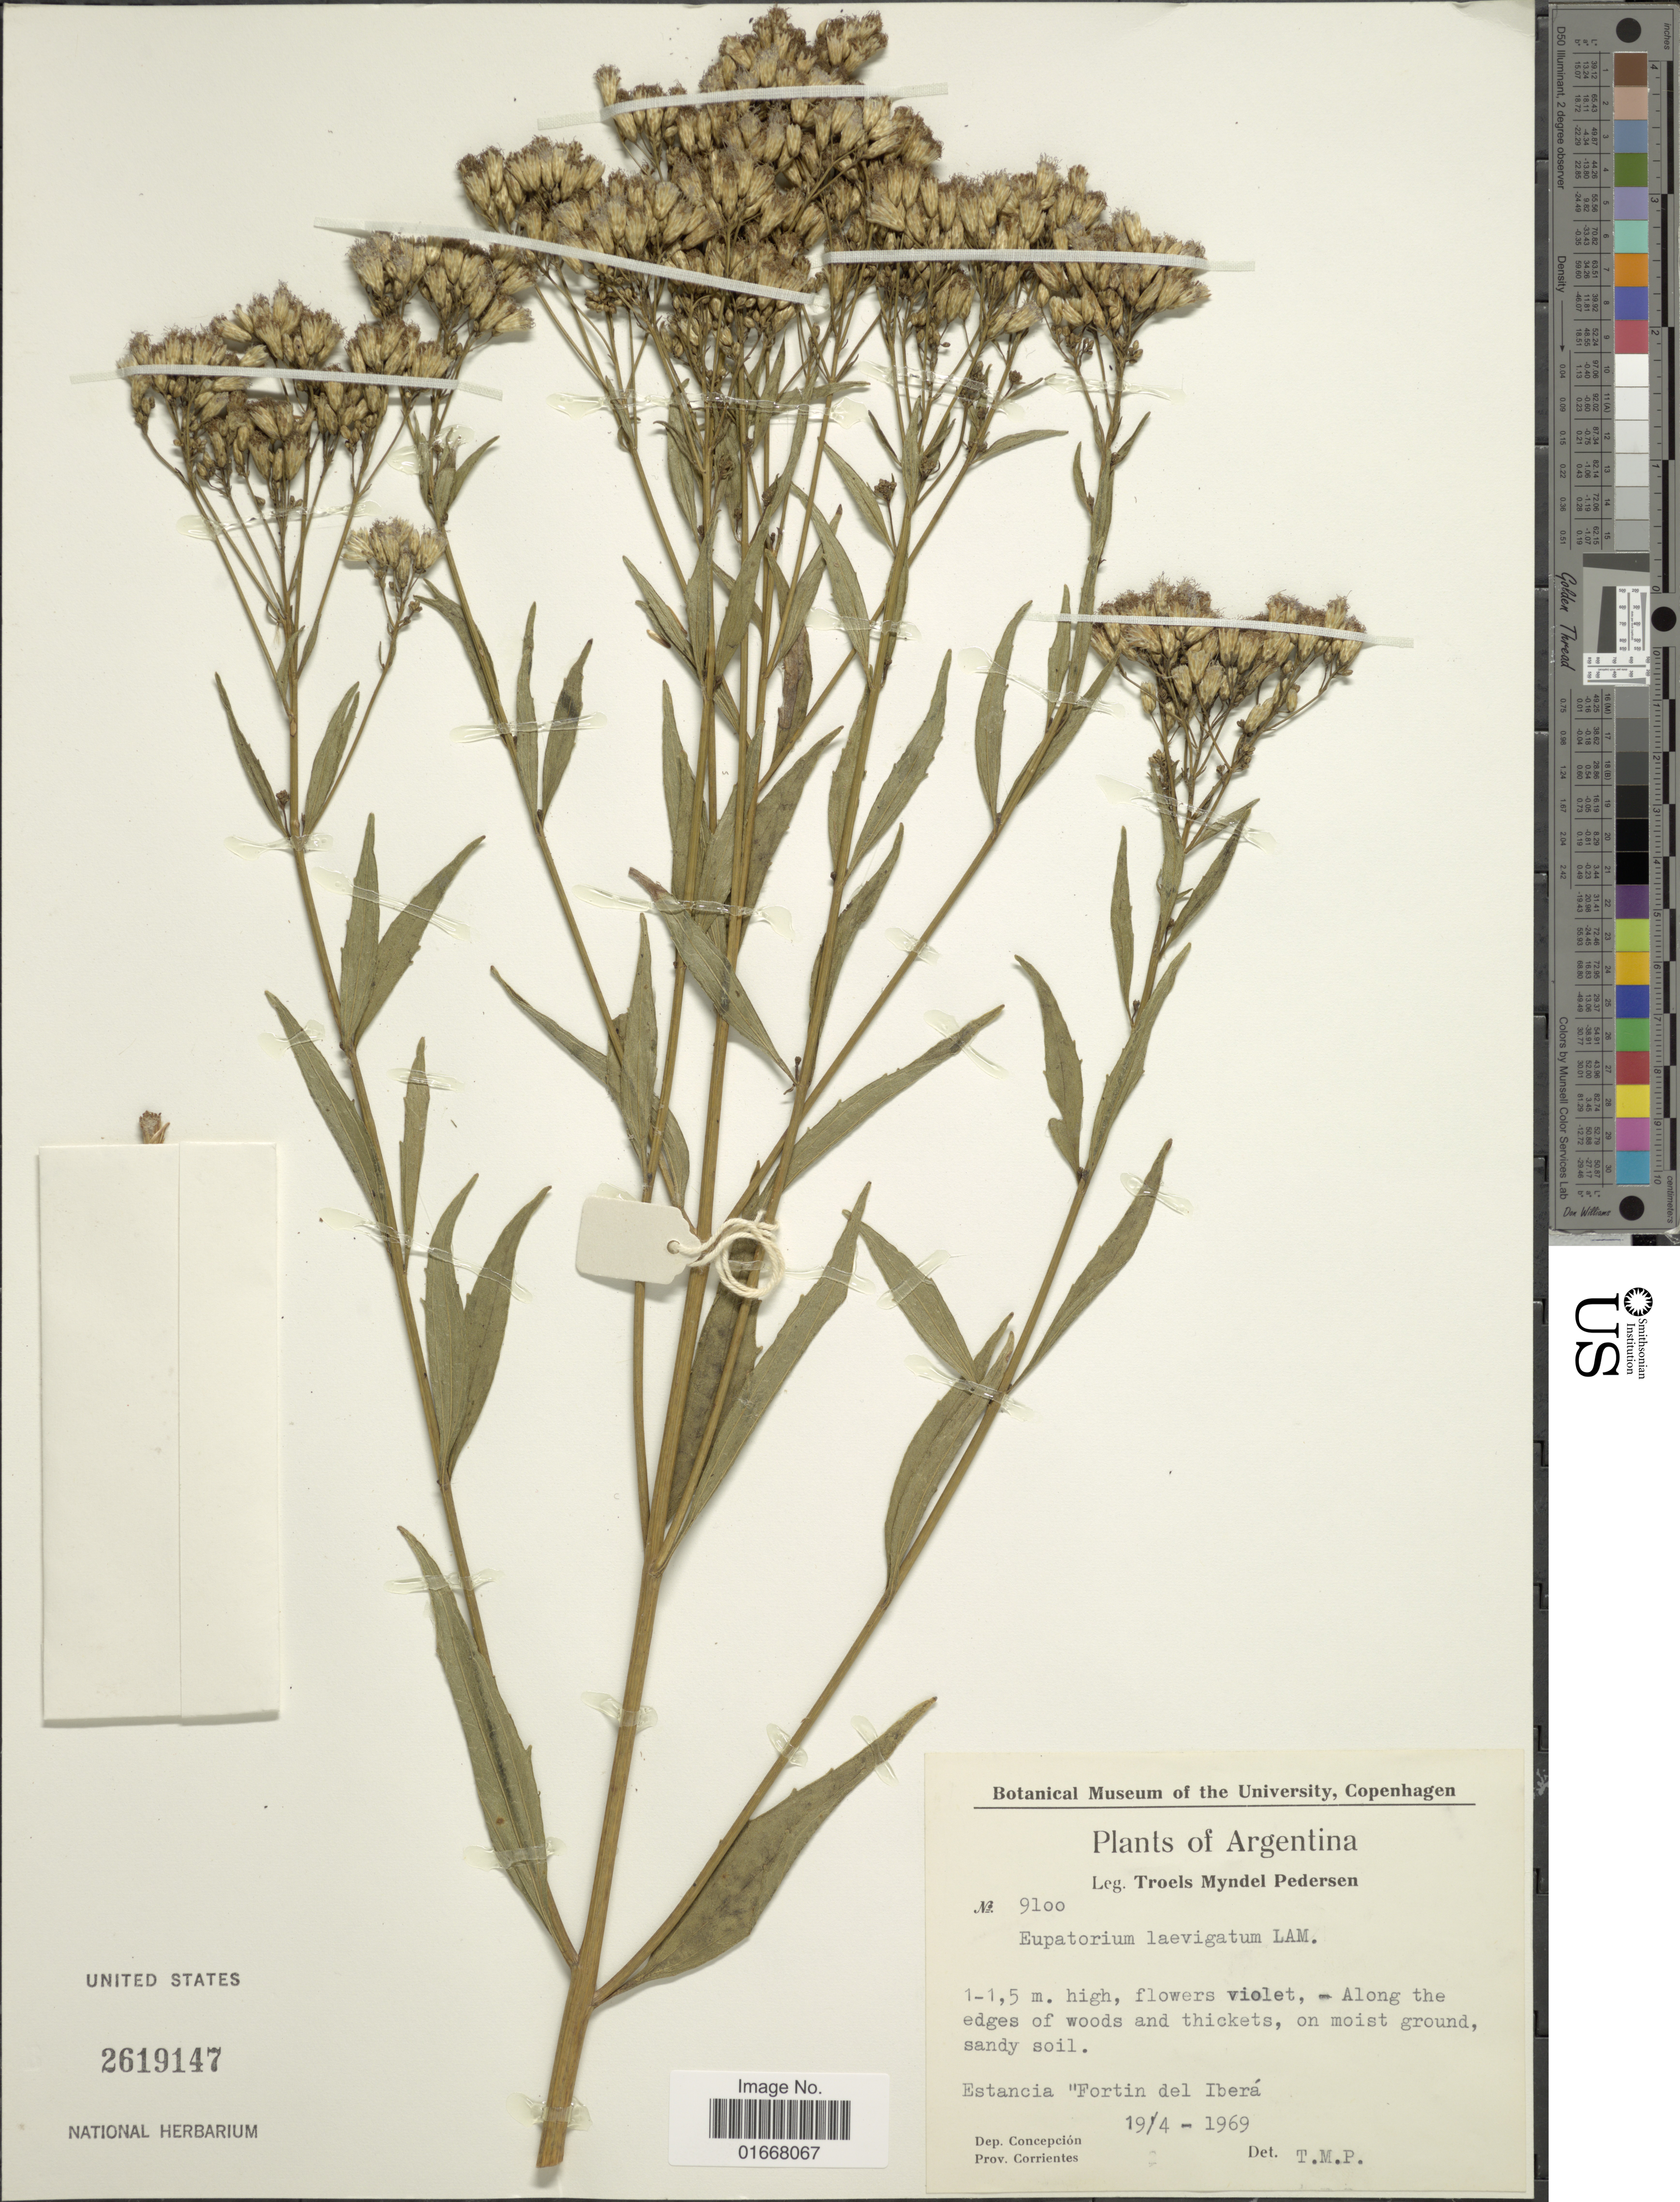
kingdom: Plantae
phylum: Tracheophyta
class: Magnoliopsida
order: Asterales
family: Asteraceae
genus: Chromolaena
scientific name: Chromolaena laevigata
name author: (Lam.) R.M. King & H. Rob.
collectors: T. Pederson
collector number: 9100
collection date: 1969-04-19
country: Argentina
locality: Along the edges of woods and thickets, on moist ground, sandy soil, Estancia "Fortin del Iberá"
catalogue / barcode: US 2619147